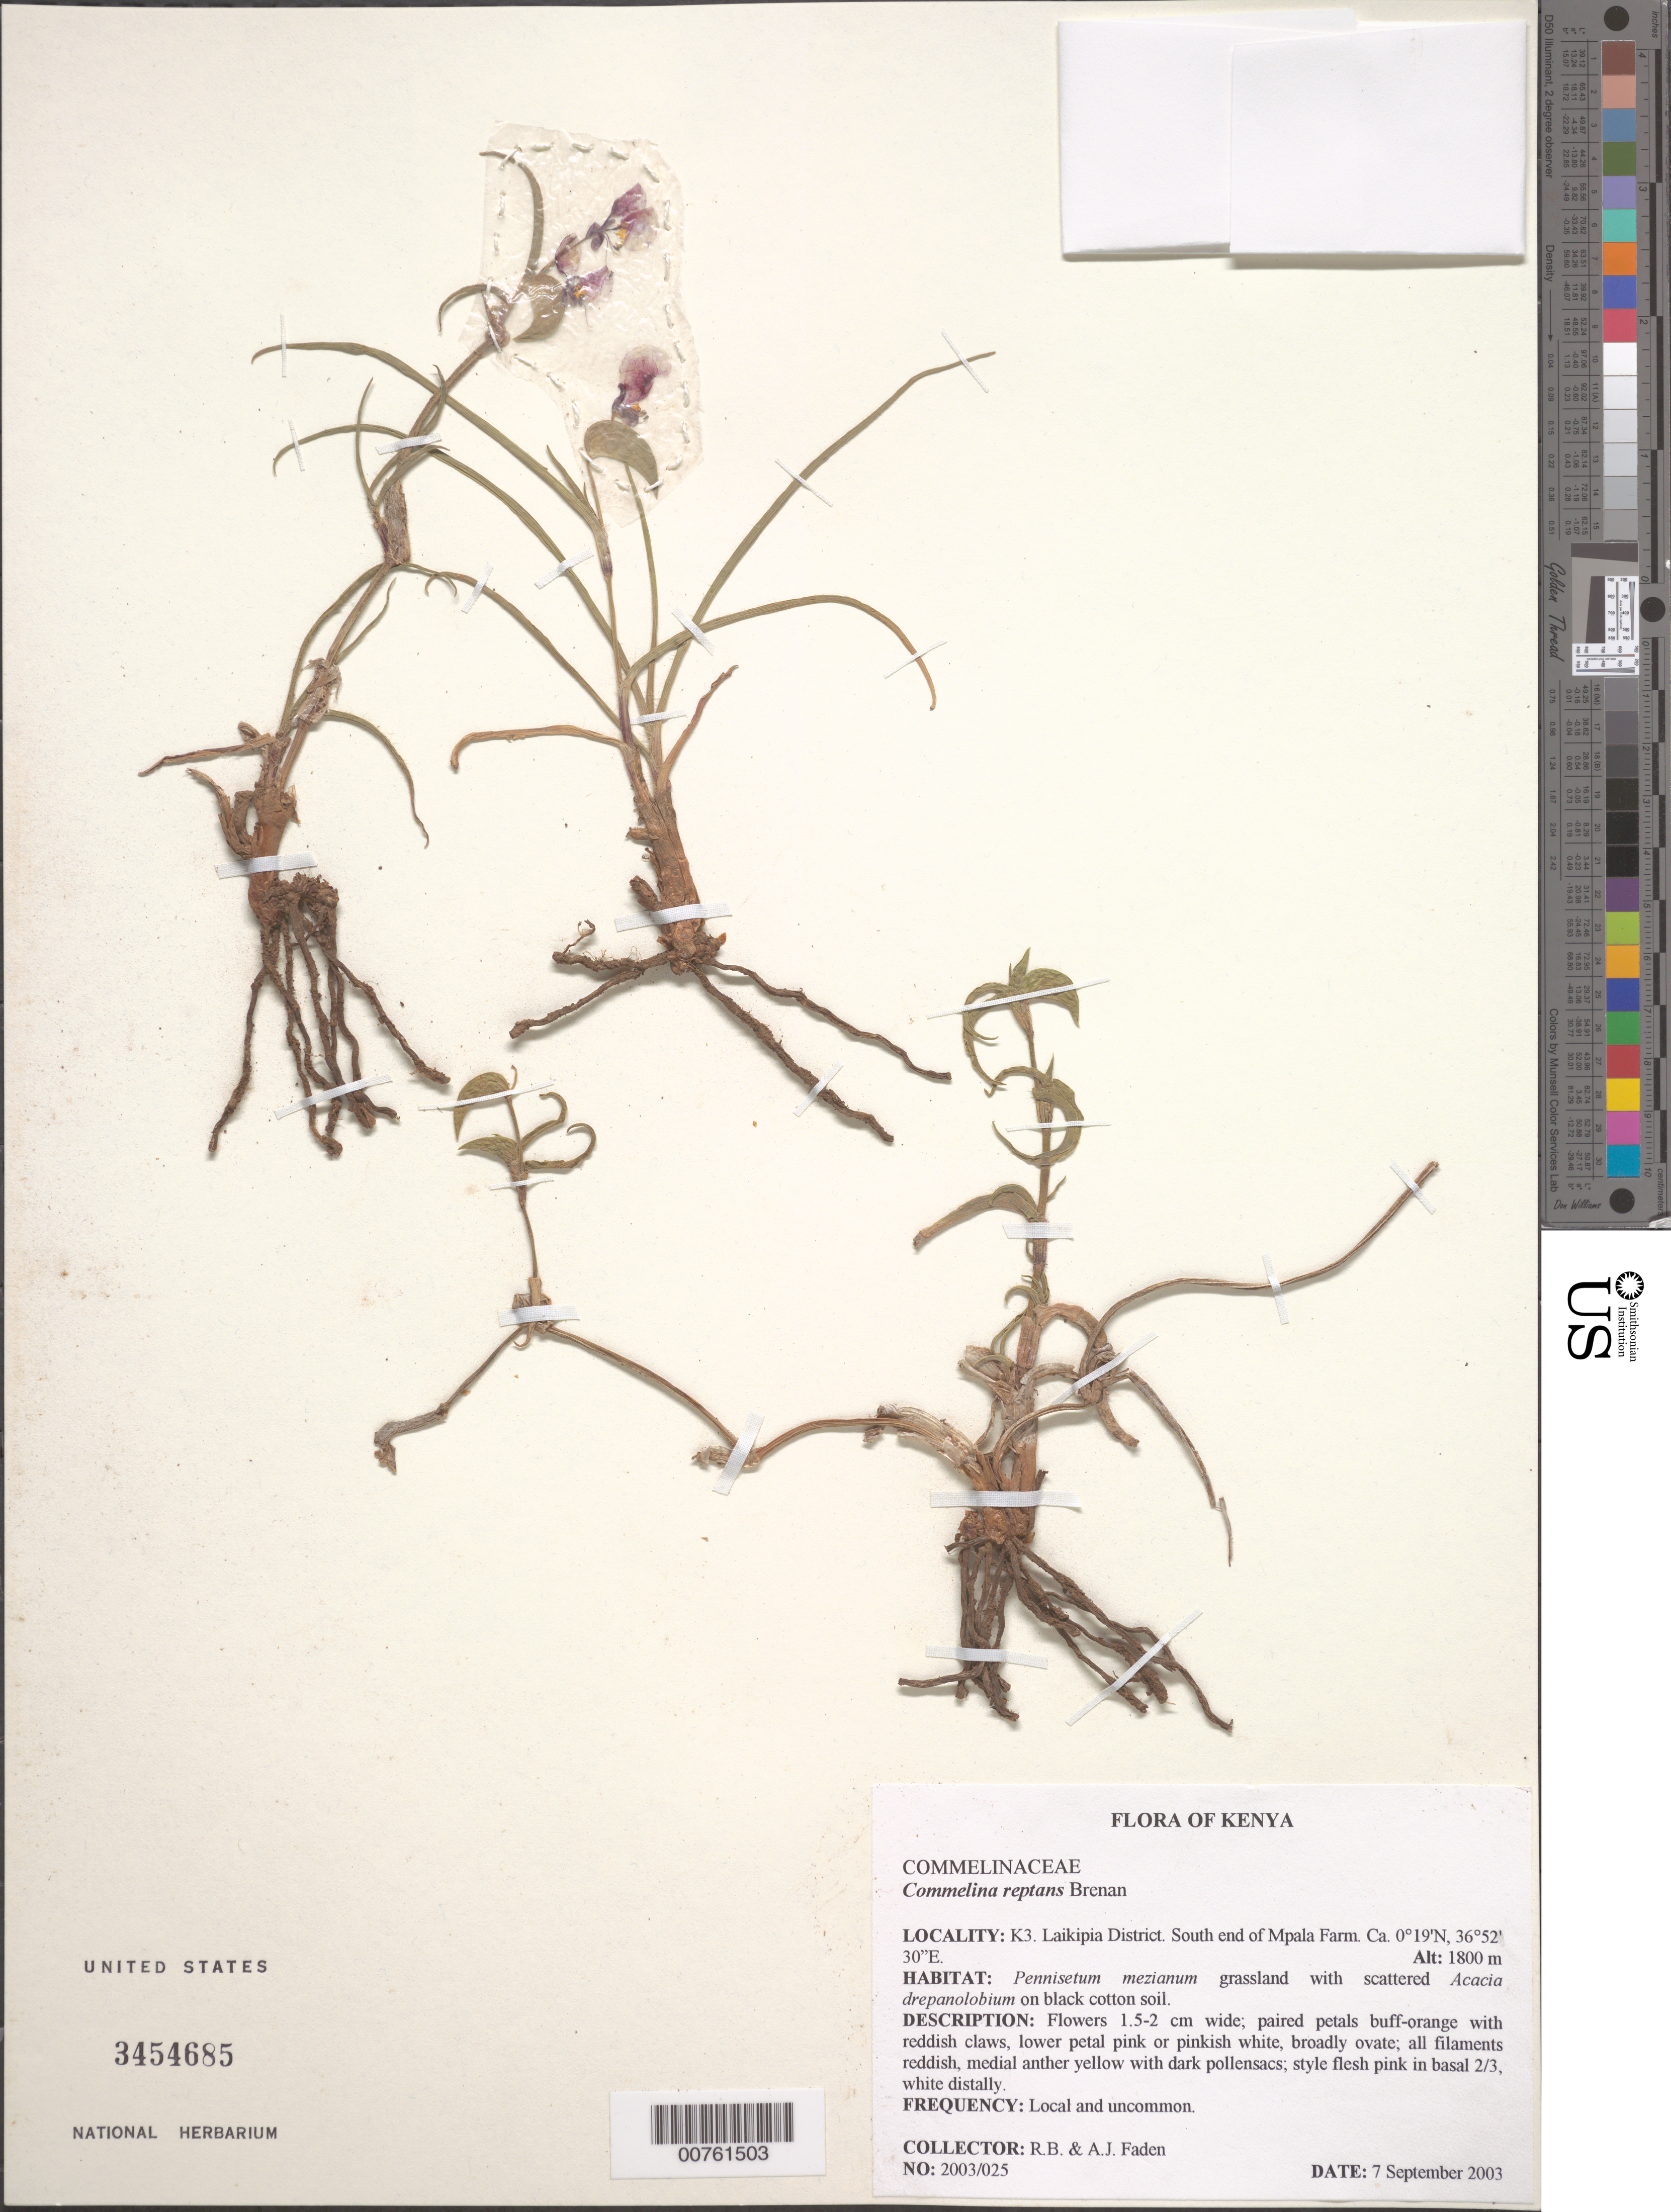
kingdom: Plantae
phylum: Tracheophyta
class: Liliopsida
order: Commelinales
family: Commelinaceae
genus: Commelina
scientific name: Commelina reptans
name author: Brenan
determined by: Faden, Robert B., (US), Smithsonian Institution - National Museum of Natural History (UNITED STATES)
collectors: R. B. Faden & A. J. Faden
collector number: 2003/025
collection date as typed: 7 Sep 2003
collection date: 2003-09-07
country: Kenya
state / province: Laikipia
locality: South end of Mpala Farm.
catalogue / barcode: US 3454685